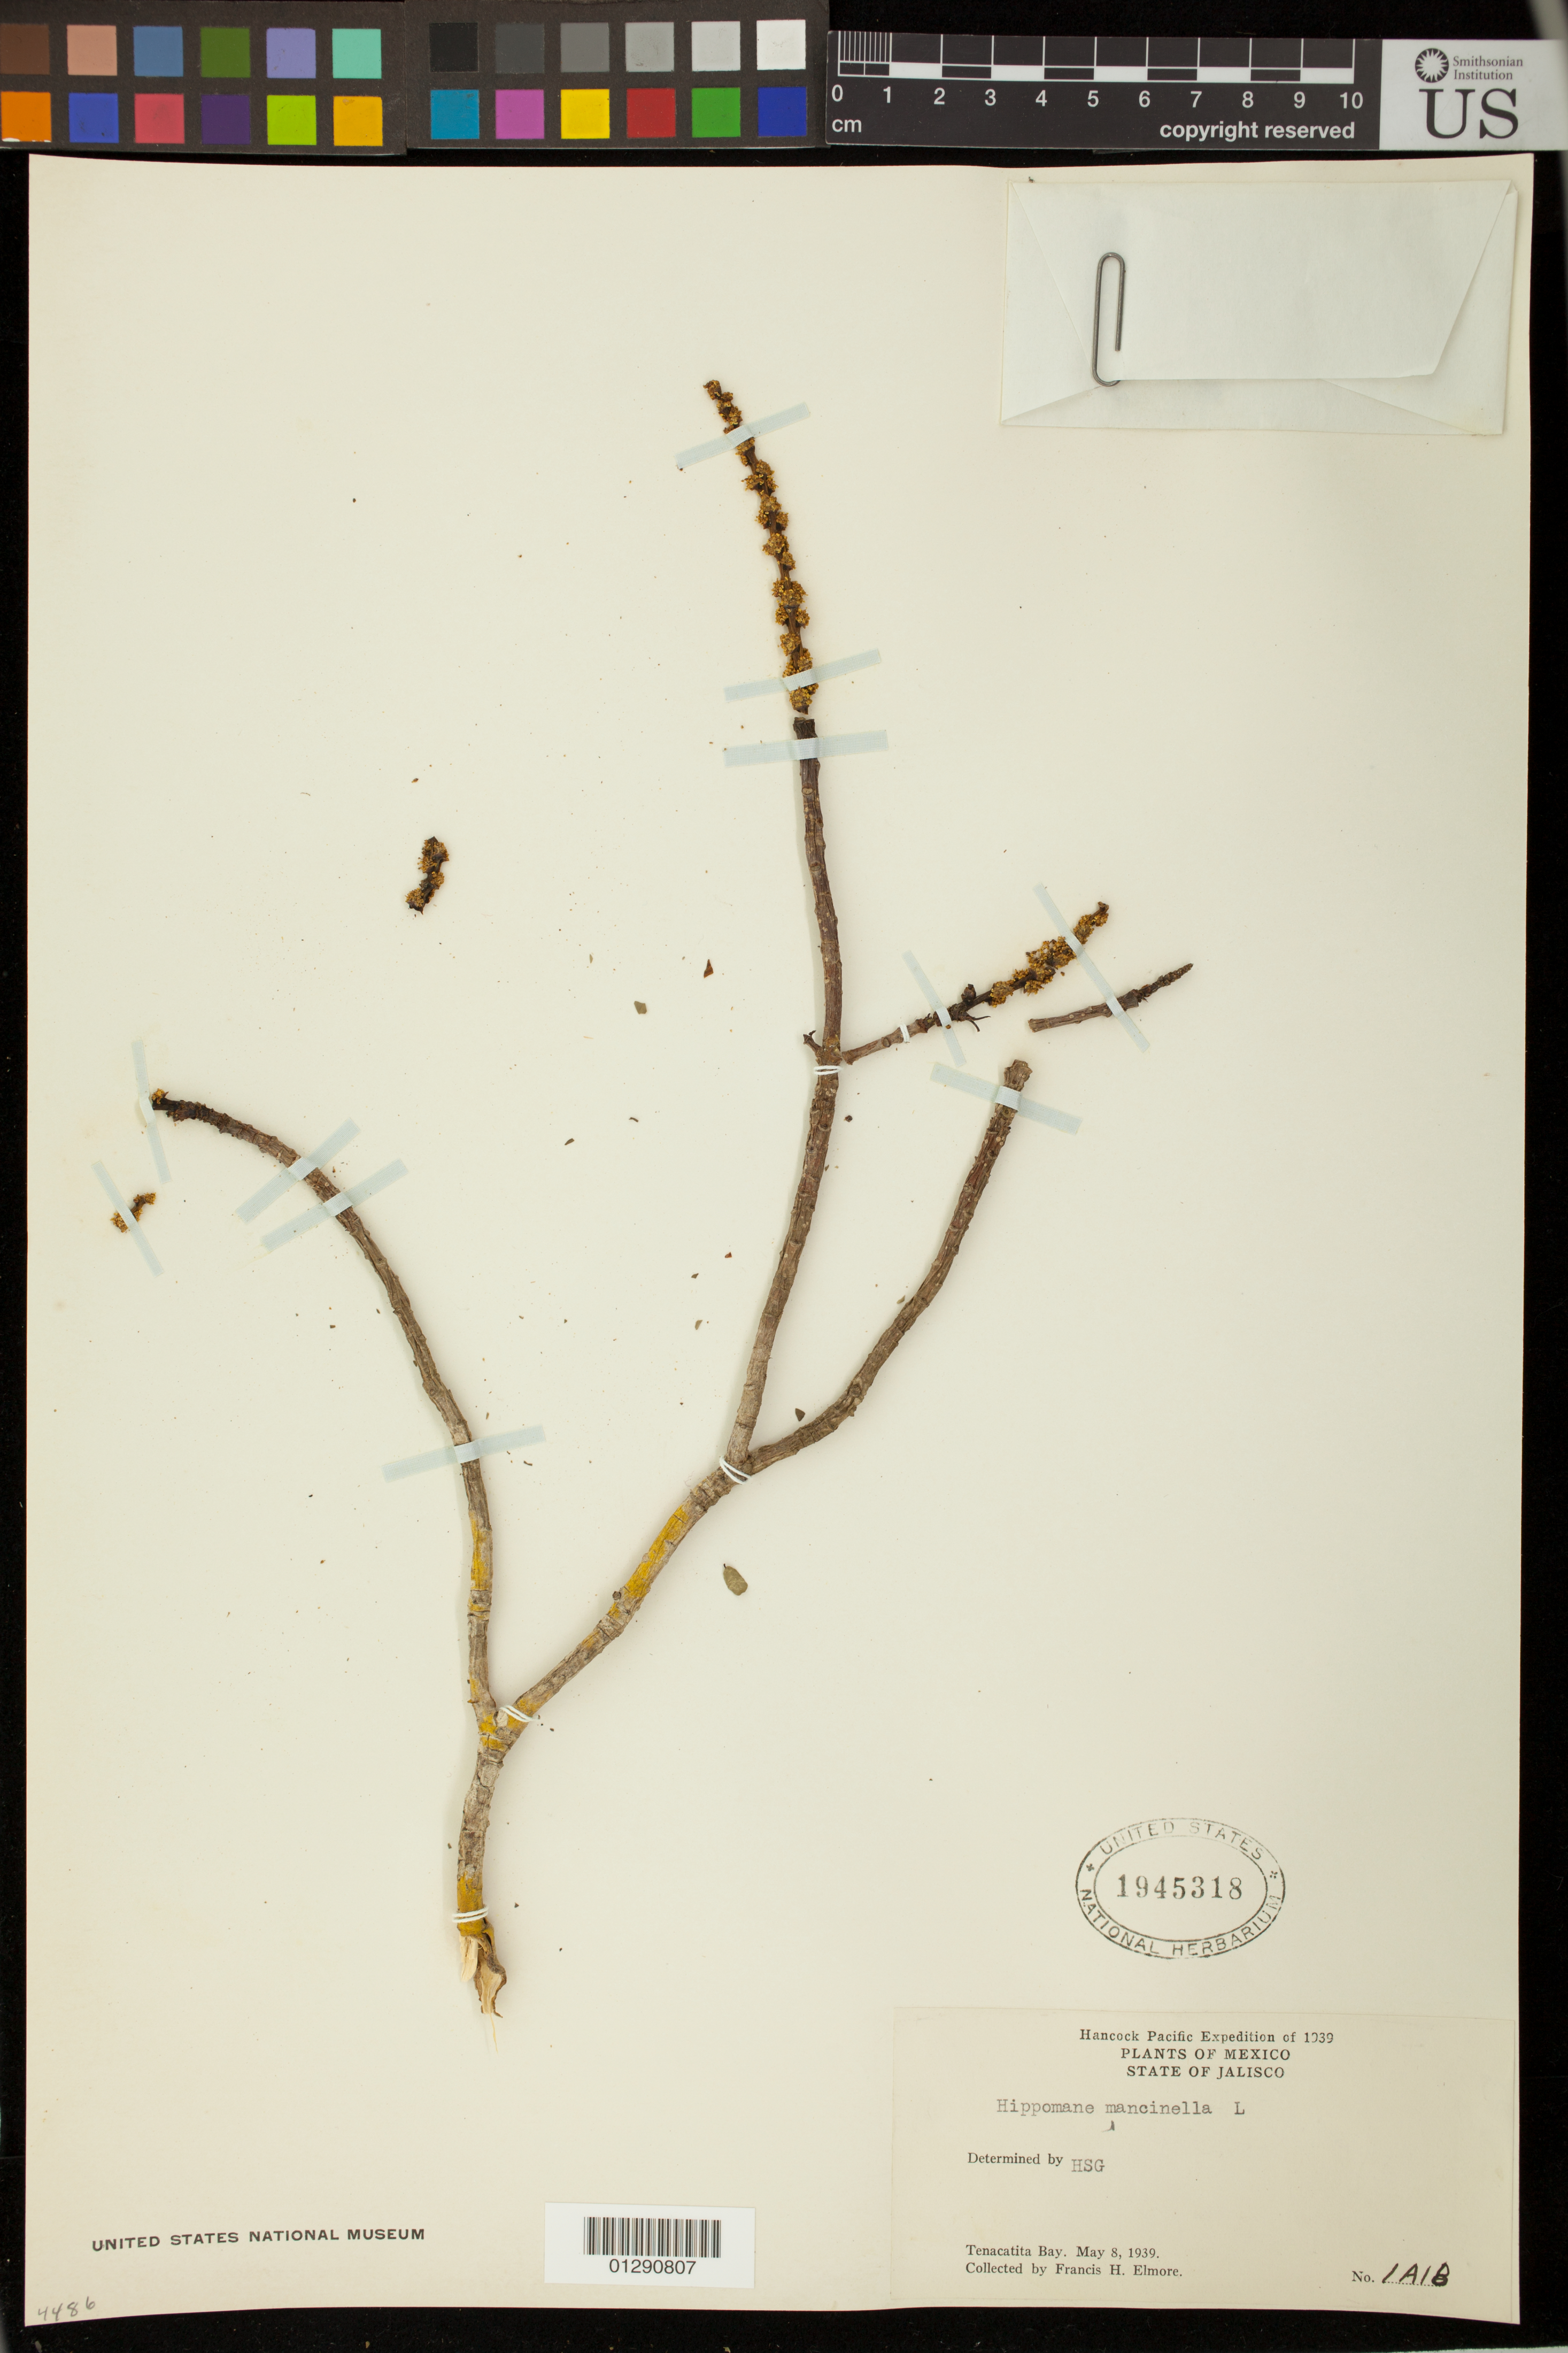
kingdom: Plantae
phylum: Tracheophyta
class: Magnoliopsida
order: Malpighiales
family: Euphorbiaceae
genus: Hippomane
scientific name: Hippomane mancinella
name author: L.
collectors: F. H. Elmore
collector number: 1A18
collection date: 1939-05-08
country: Mexico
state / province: Jalisco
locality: Tenacatita Bay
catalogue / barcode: US 1945318